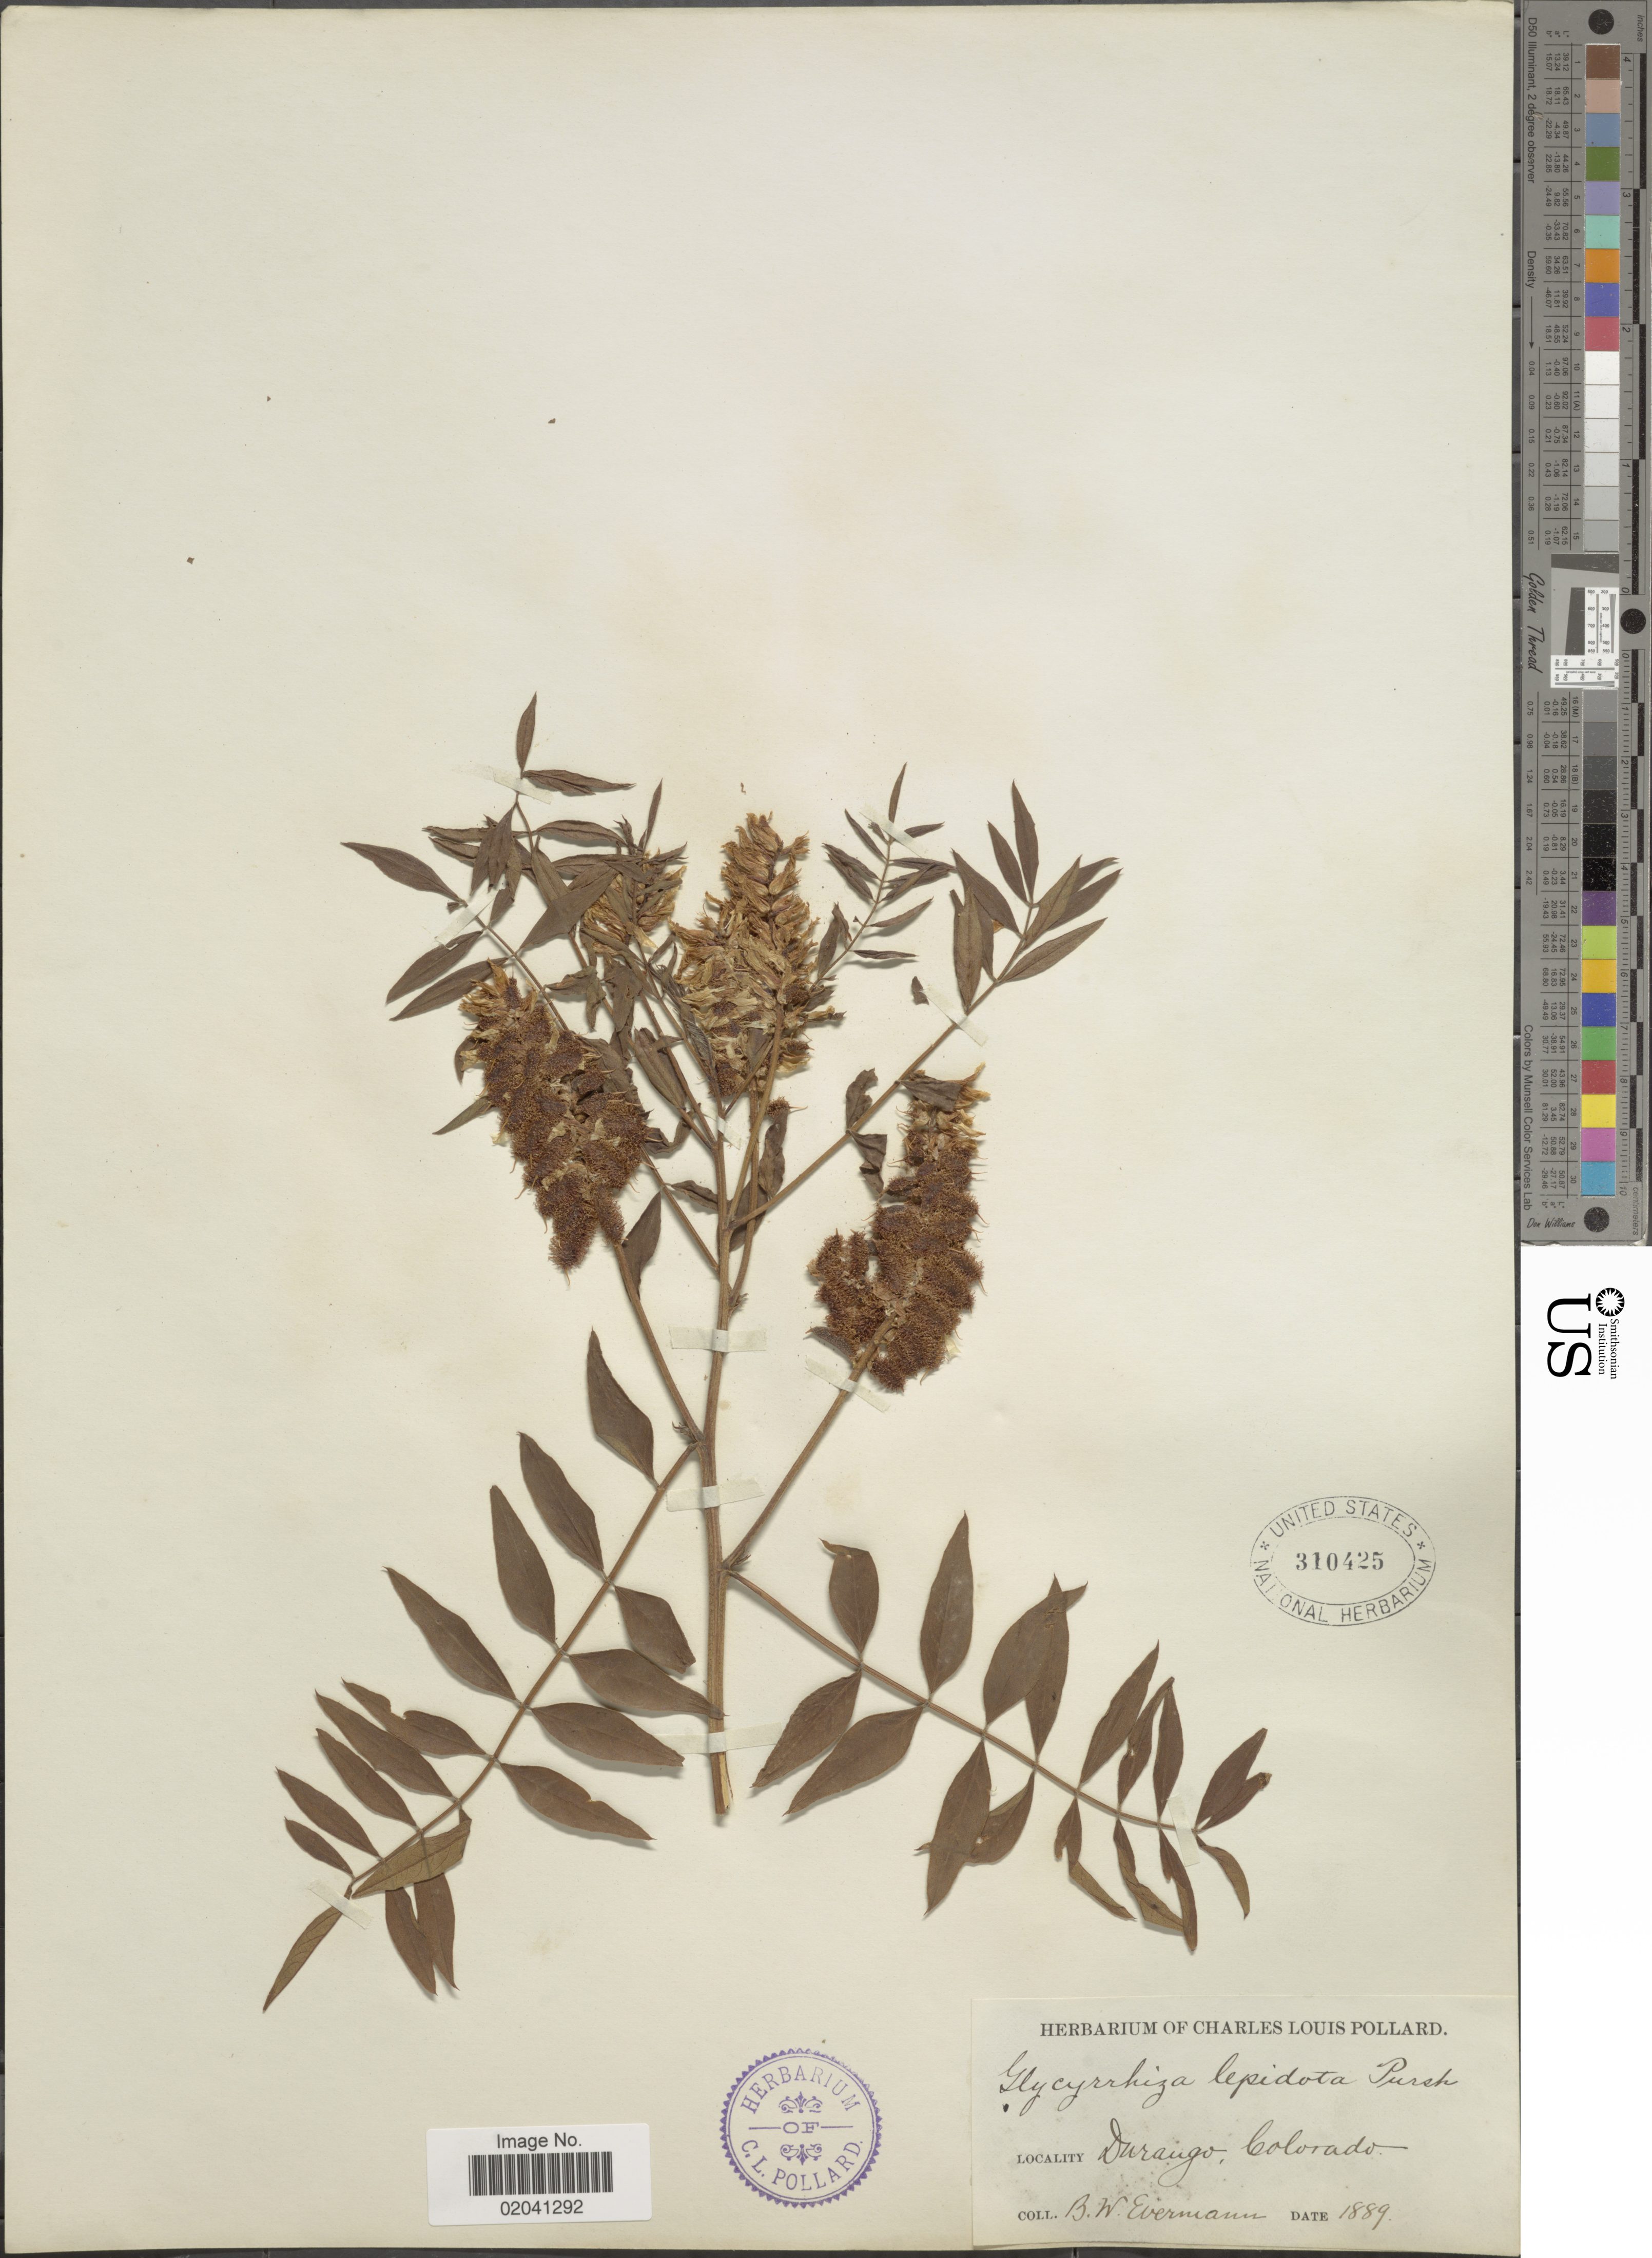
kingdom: Plantae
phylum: Tracheophyta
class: Magnoliopsida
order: Fabales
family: Fabaceae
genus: Glycyrrhiza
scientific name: Glycyrrhiza lepidota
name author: Pursh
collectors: B. W. Evermann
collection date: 1889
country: United States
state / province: Colorado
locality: Durango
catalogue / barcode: US 310425